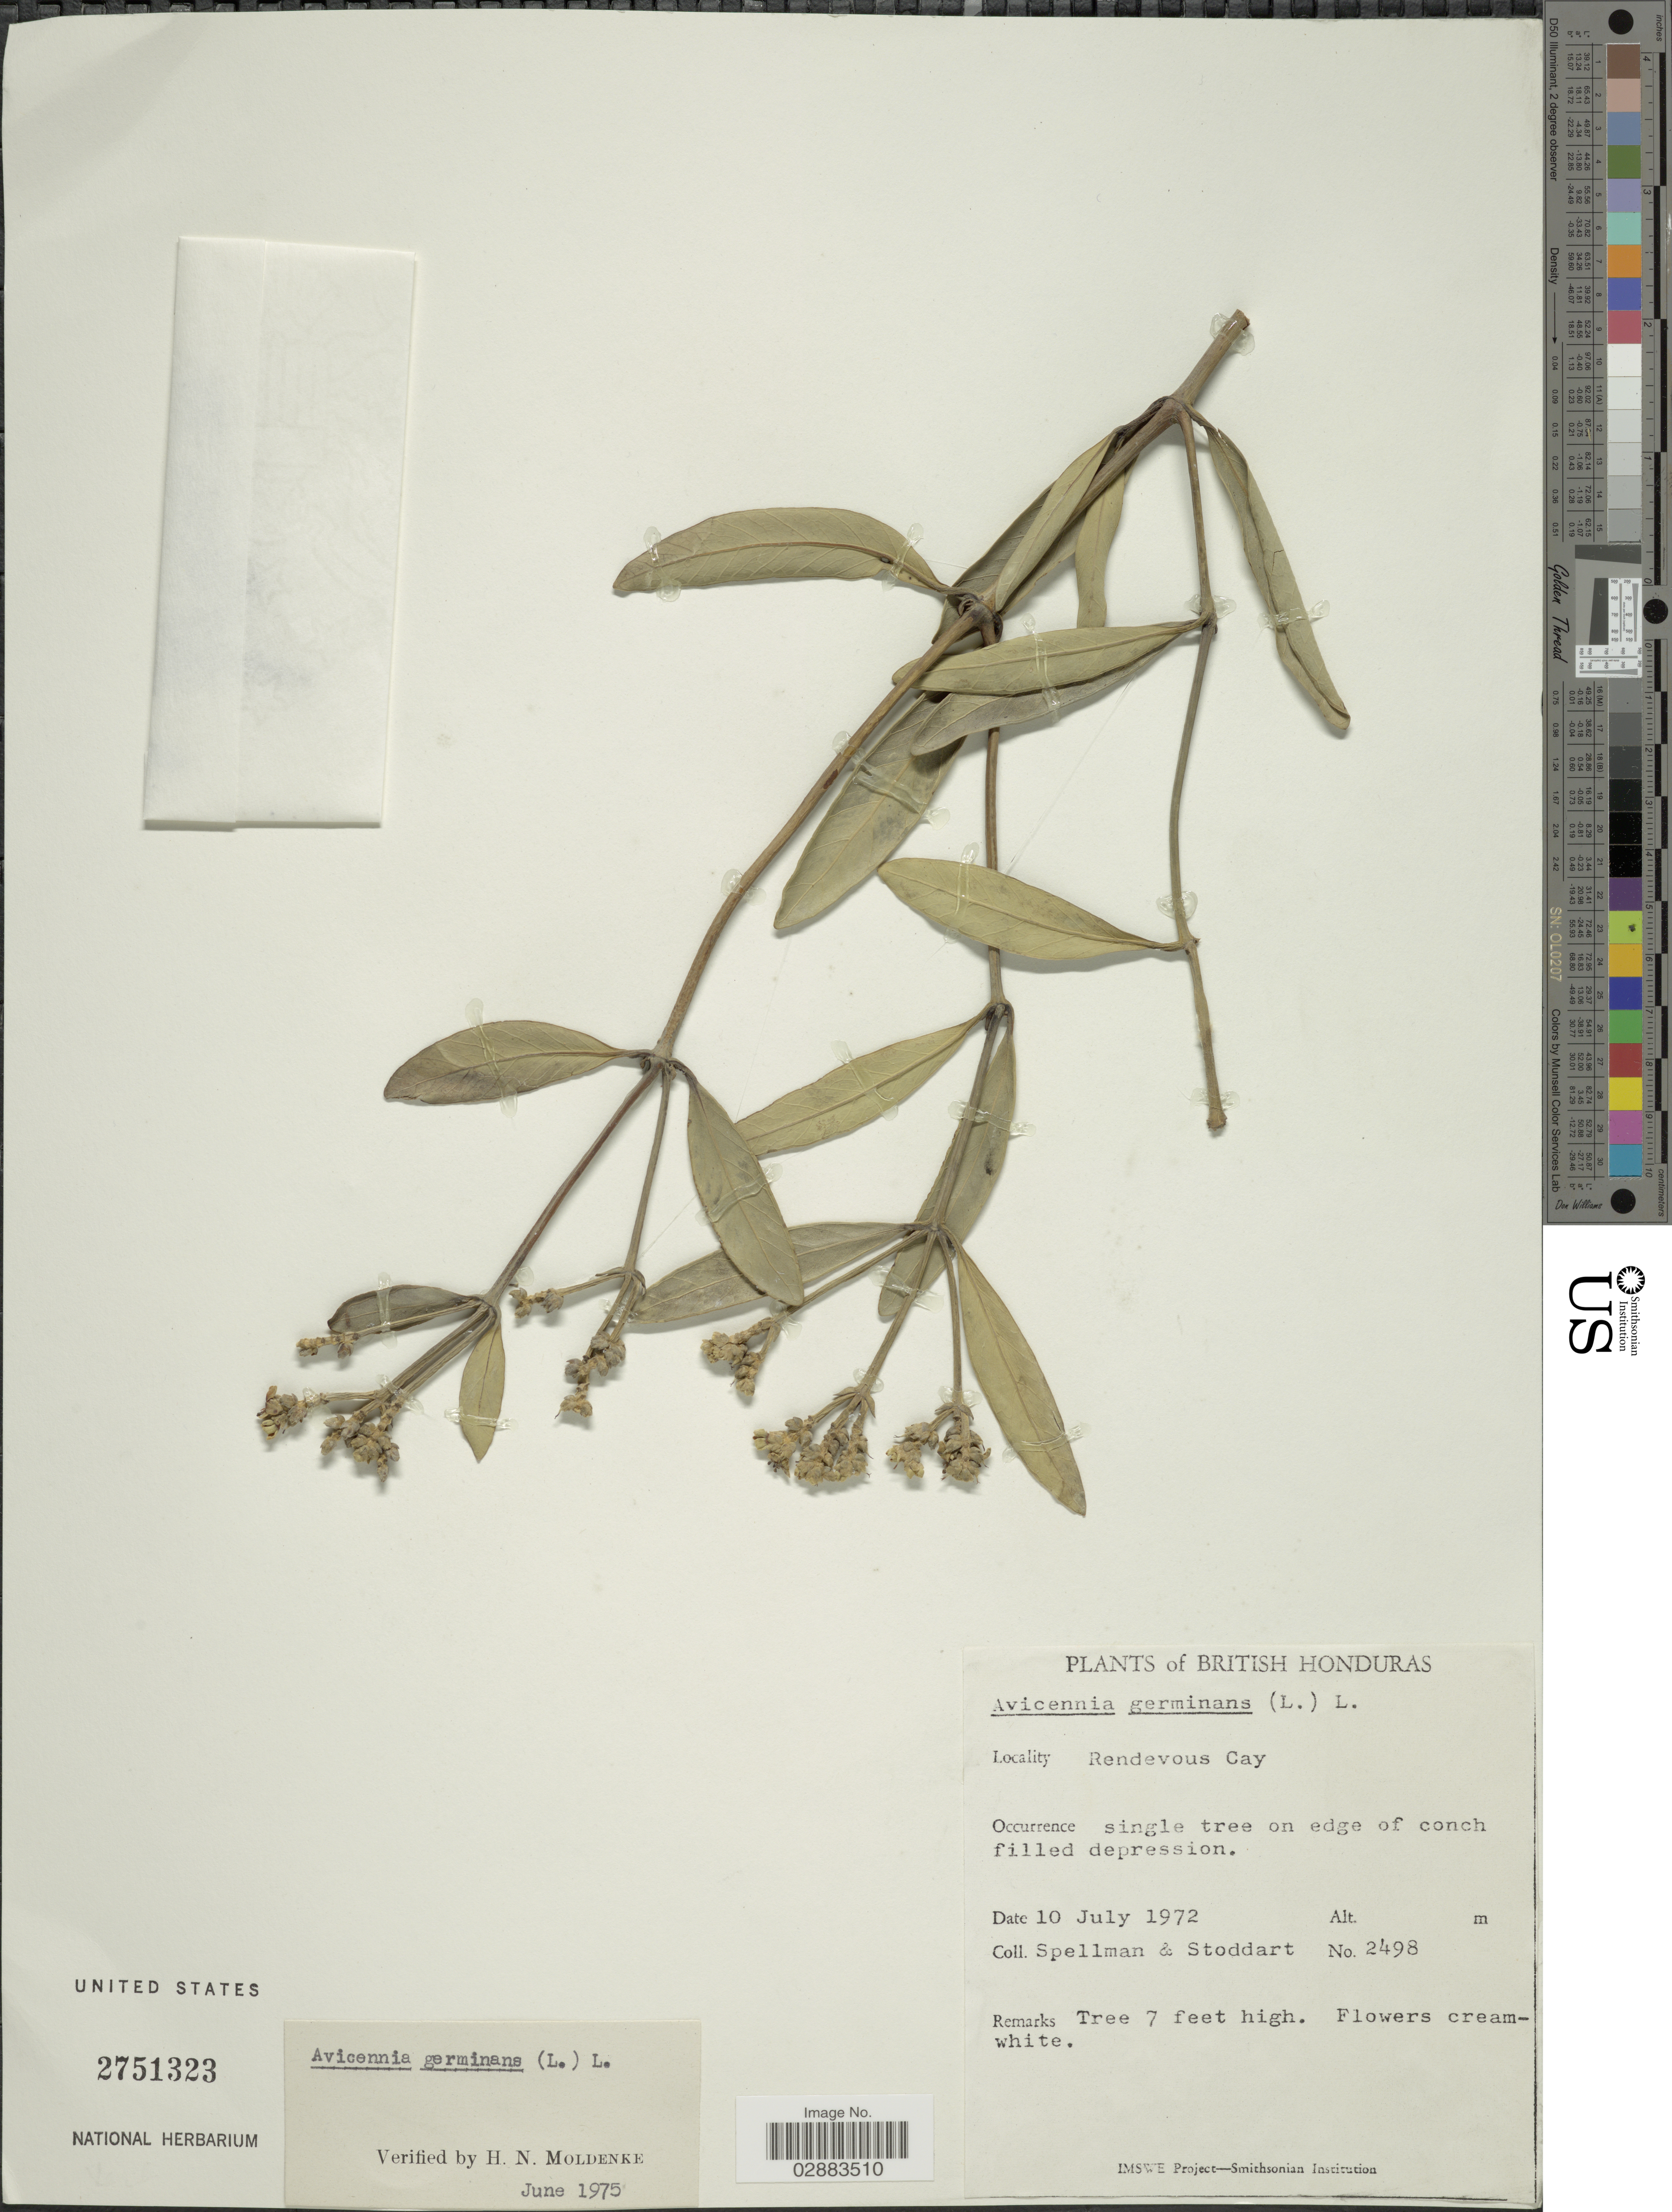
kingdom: Plantae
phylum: Tracheophyta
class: Magnoliopsida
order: Lamiales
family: Acanthaceae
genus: Avicennia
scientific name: Avicennia germinans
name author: (L.) L.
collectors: Spellman, -- & -. Stoddart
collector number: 2498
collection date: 1972-07-10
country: Belize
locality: British Honduras. Rendevous Cay.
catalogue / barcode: US 2751323